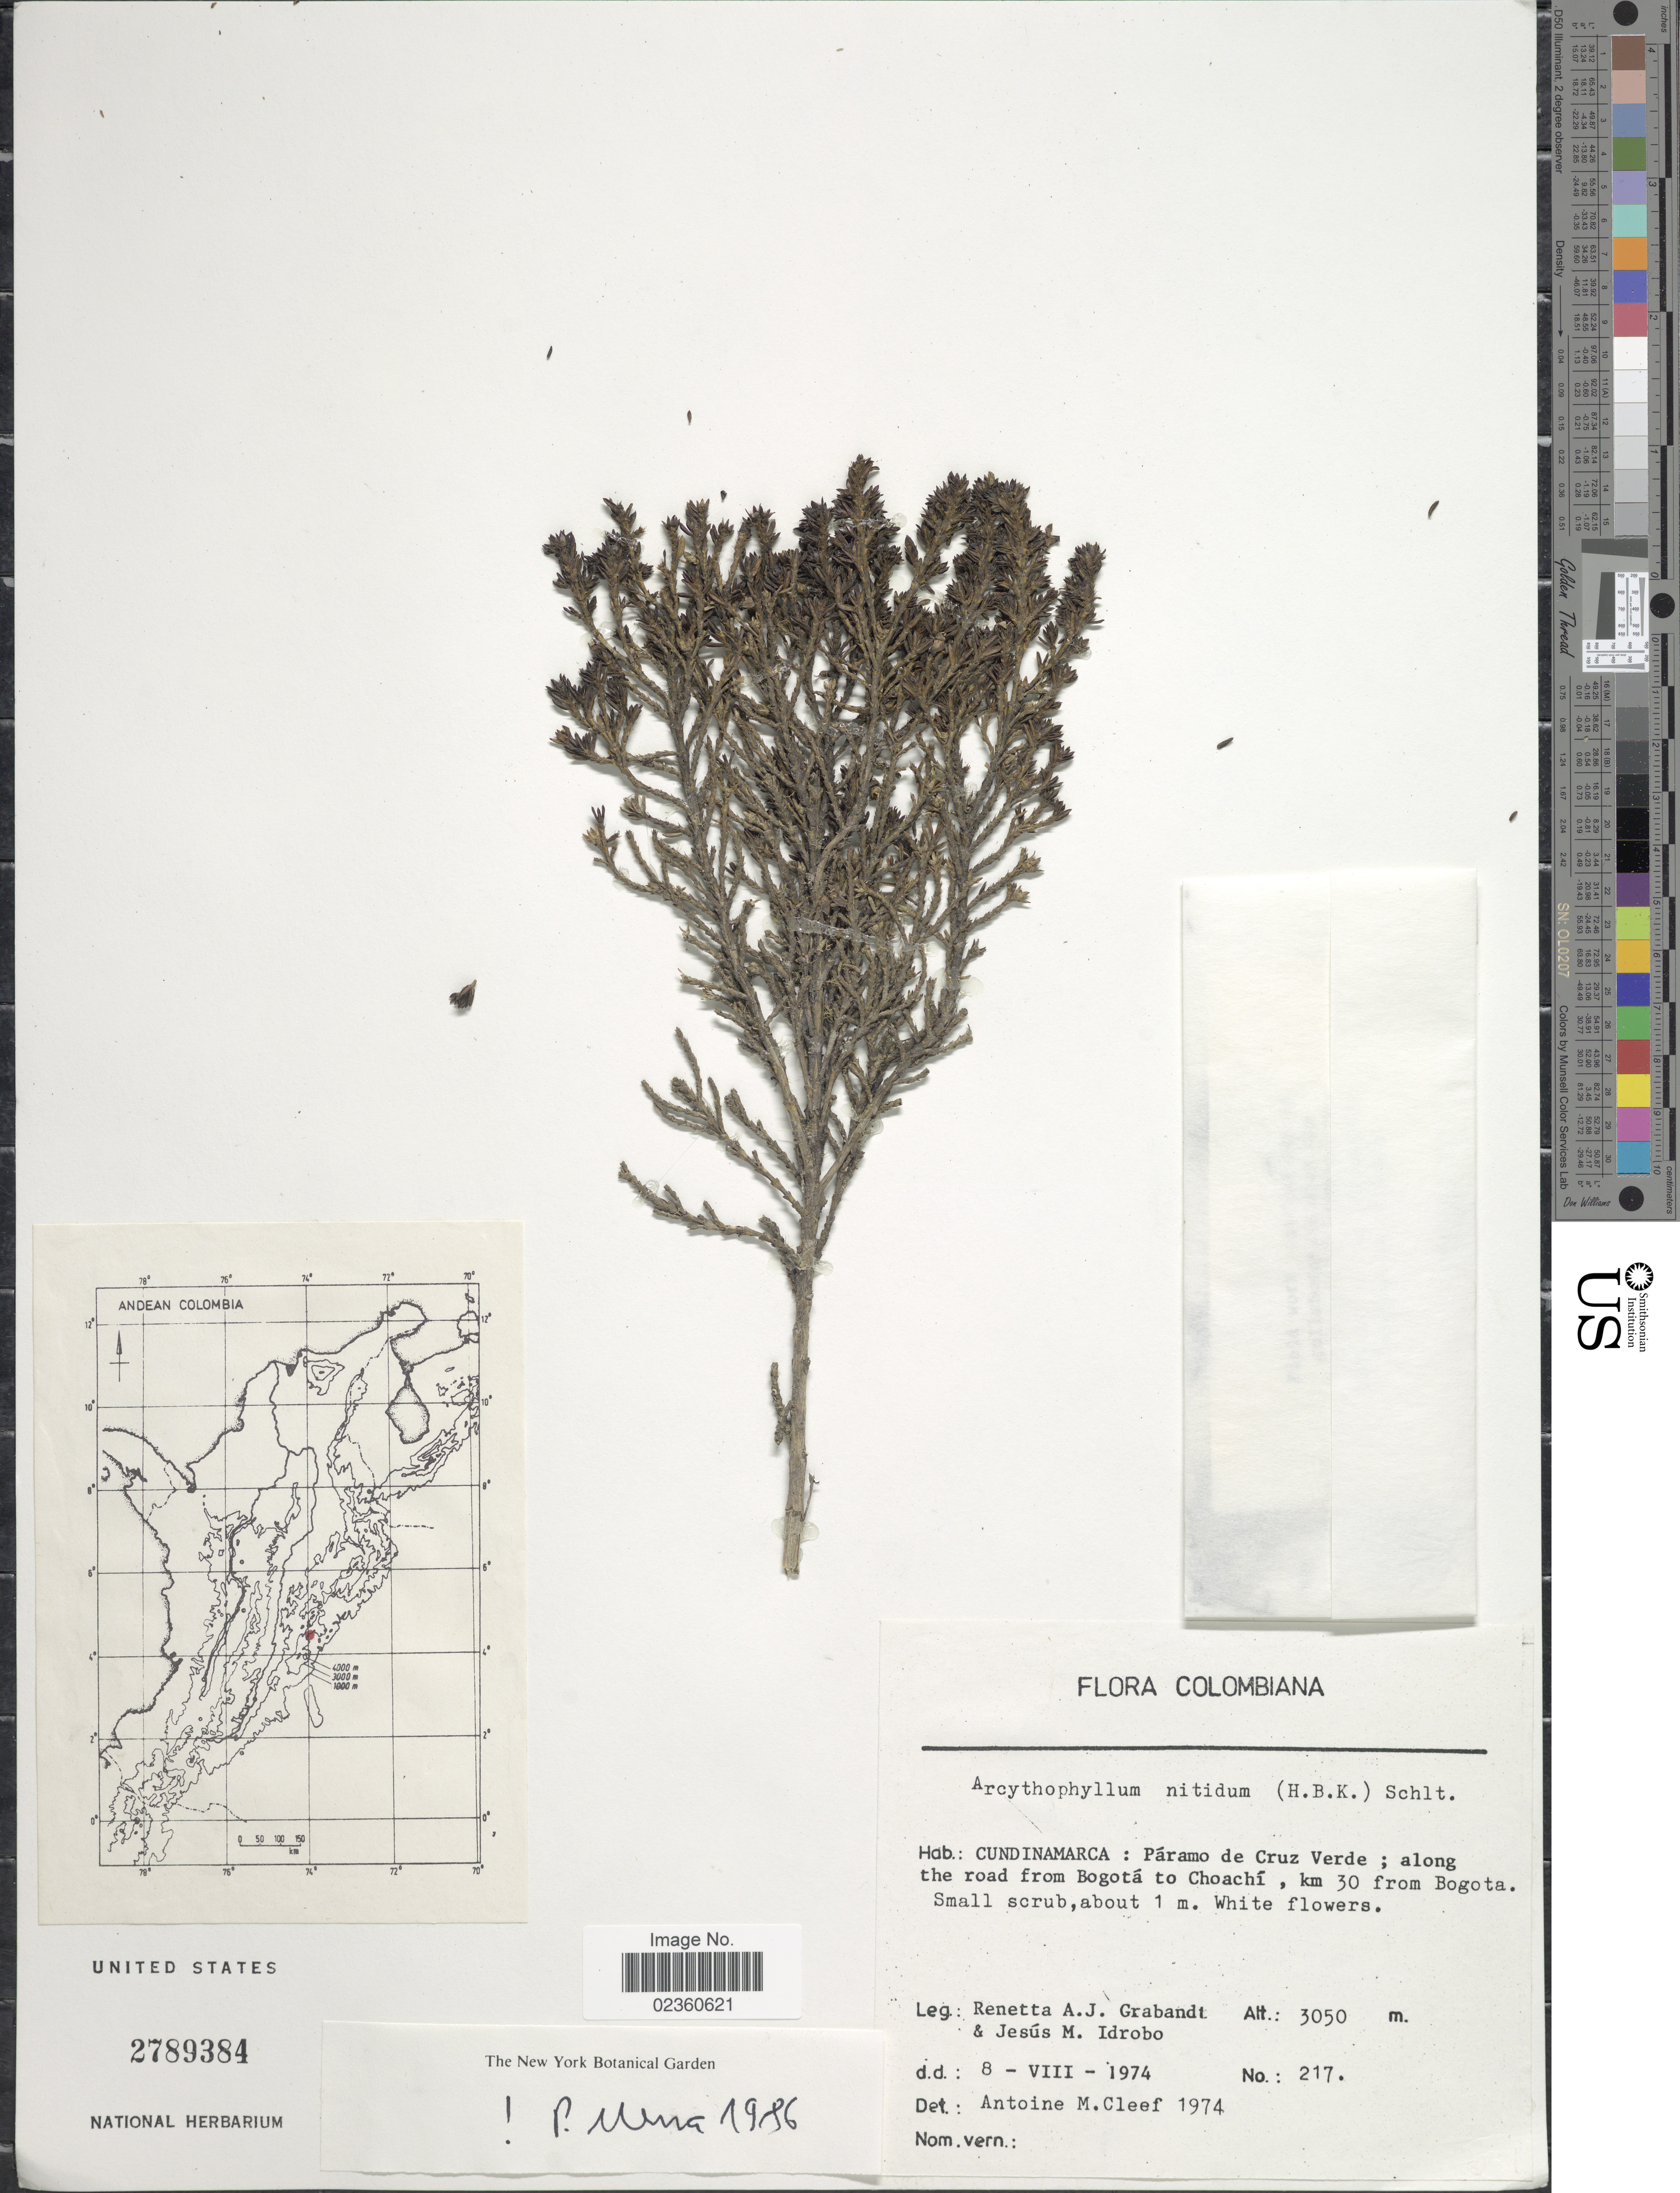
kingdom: Plantae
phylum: Tracheophyta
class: Magnoliopsida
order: Gentianales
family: Rubiaceae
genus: Arcytophyllum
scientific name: Arcytophyllum nitidum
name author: (Kunth) Schltdl.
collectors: R. Grabandt & J. M. Idrobo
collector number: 217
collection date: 1974-08-08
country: Colombia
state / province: Cundinamarca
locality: Páramo de Cruz Verde; along the road from Bogotá to Choachí, km 30 from Bogota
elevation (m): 3050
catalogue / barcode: US 2789384